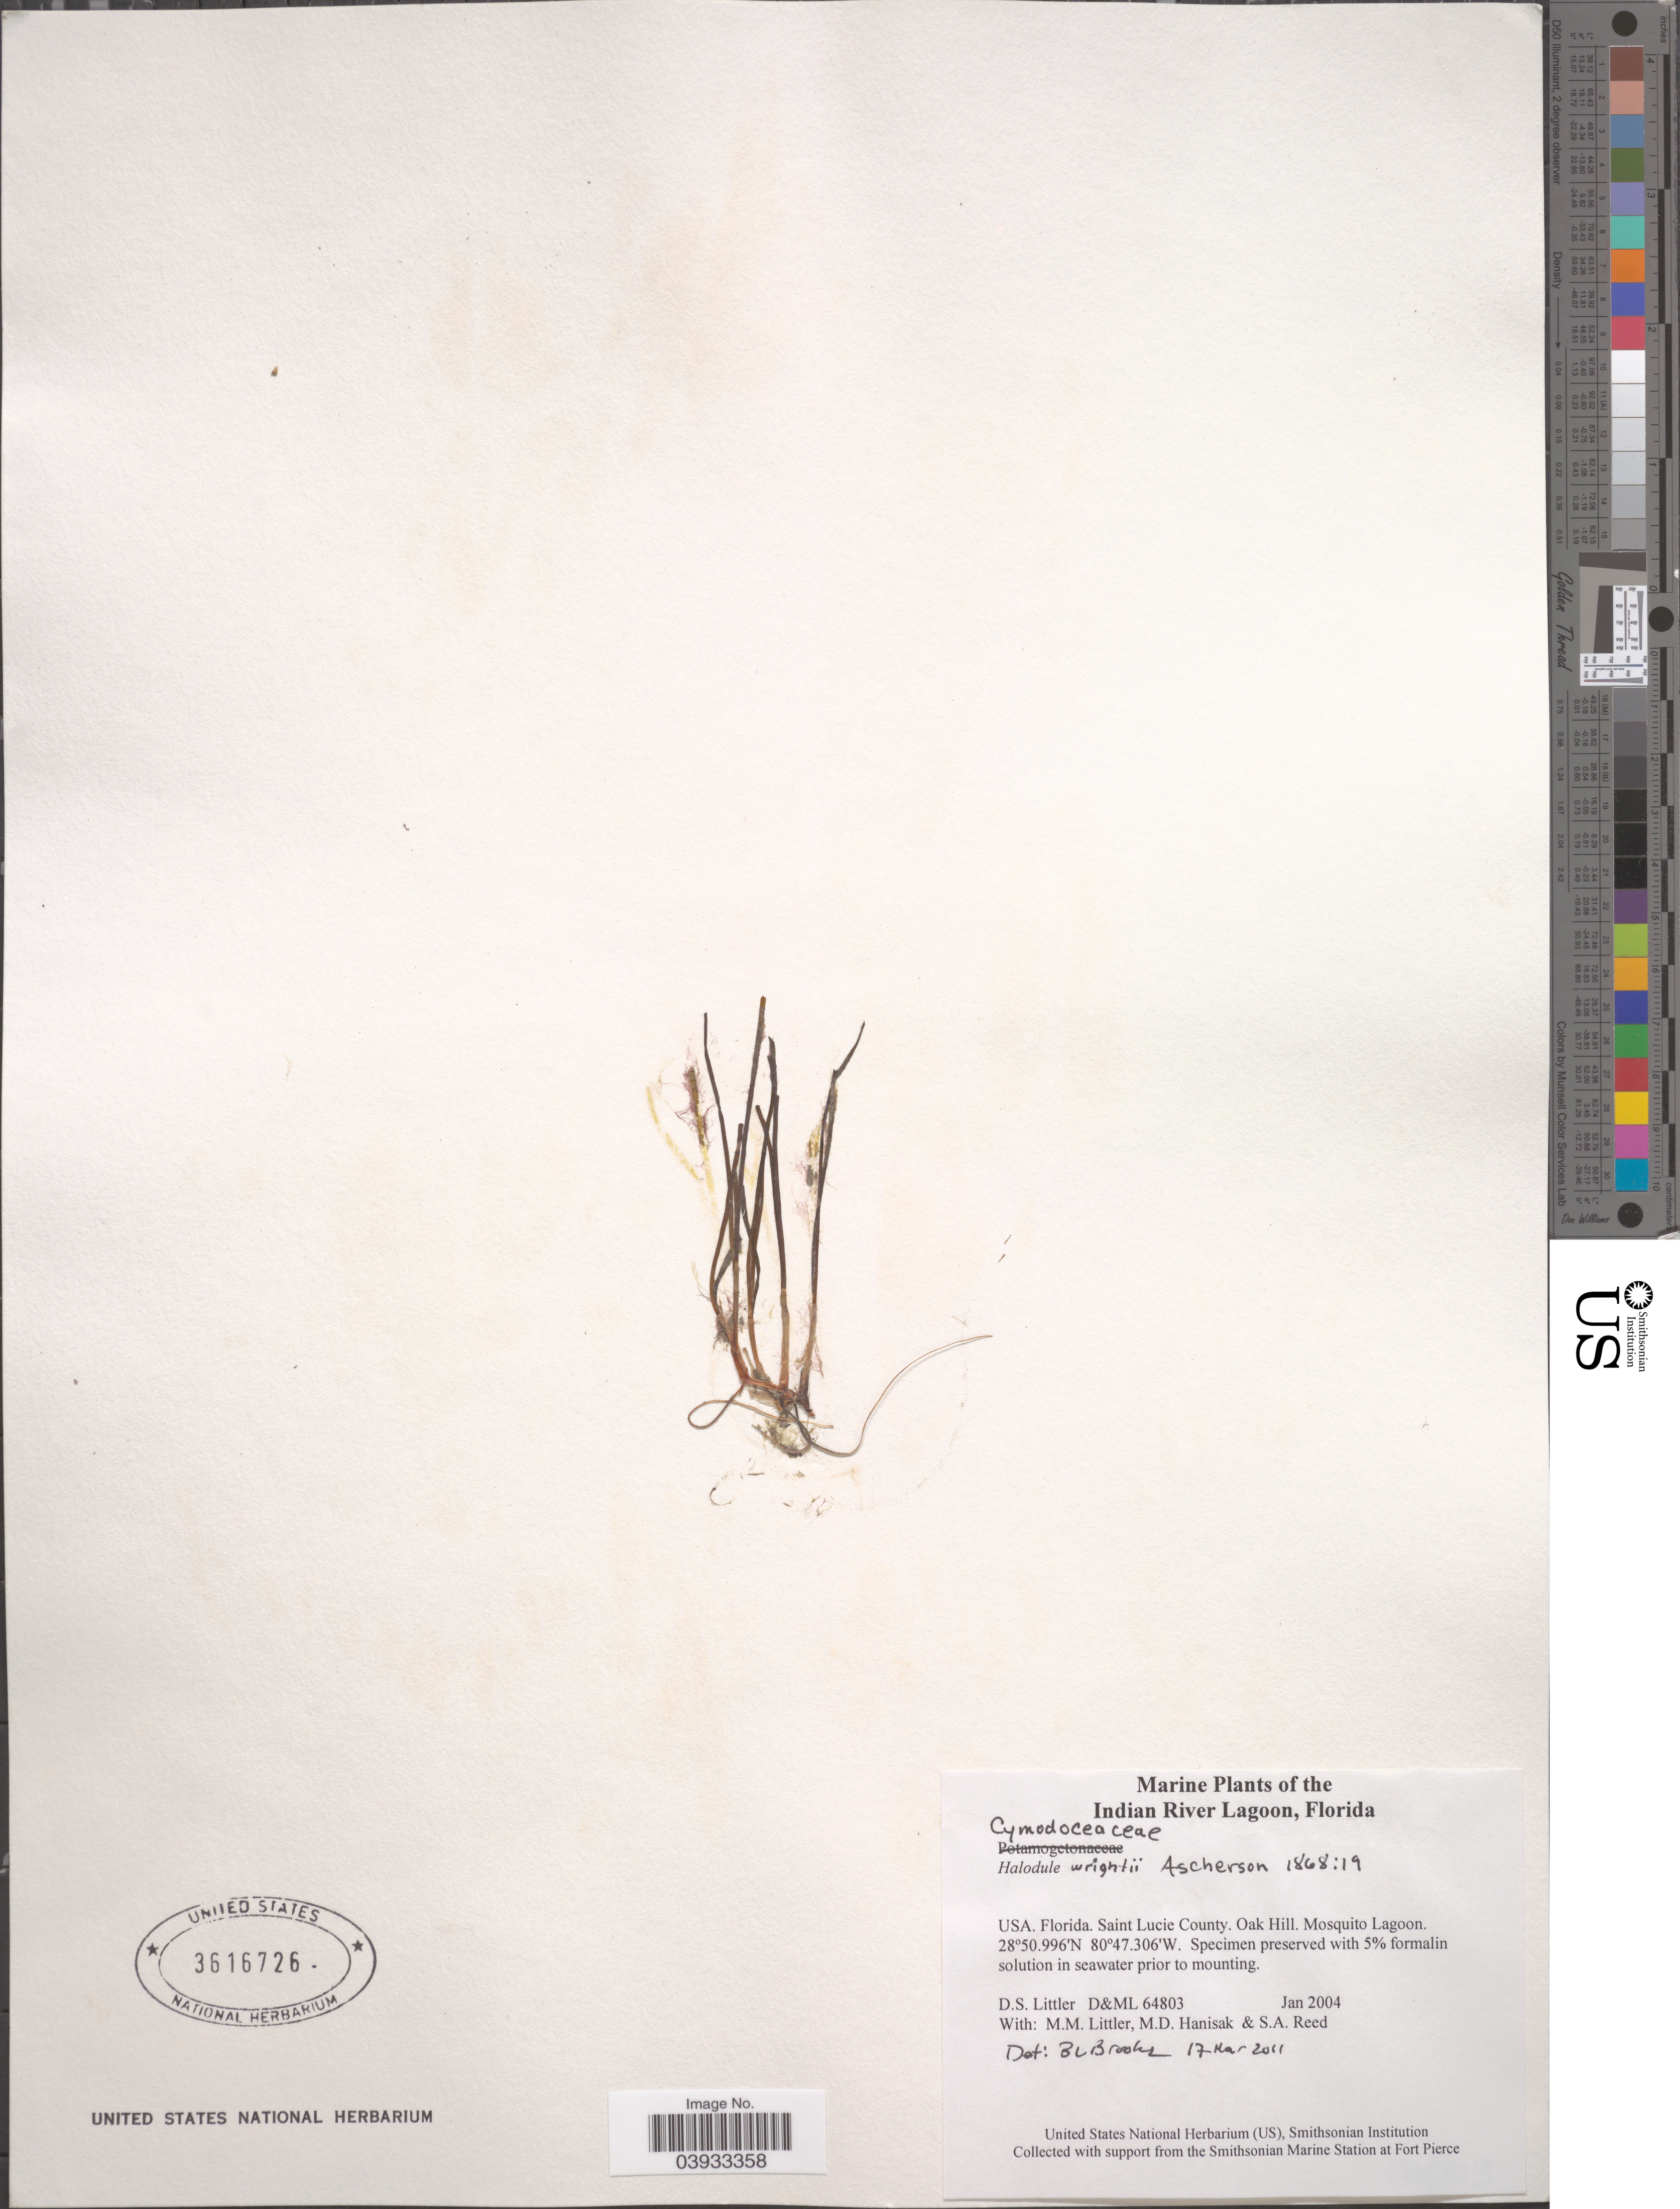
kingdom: Plantae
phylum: Tracheophyta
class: Liliopsida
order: Alismatales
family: Cymodoceaceae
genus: Halodule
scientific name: Halodule wrightii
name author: Asch.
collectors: D. S. Littler, M. Hanisak & S. Reed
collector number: D&ML 64803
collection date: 2004-01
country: United States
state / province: Florida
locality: Saint Lucie County. Oak Hill. Mosquito Lagoon.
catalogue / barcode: US 3616726